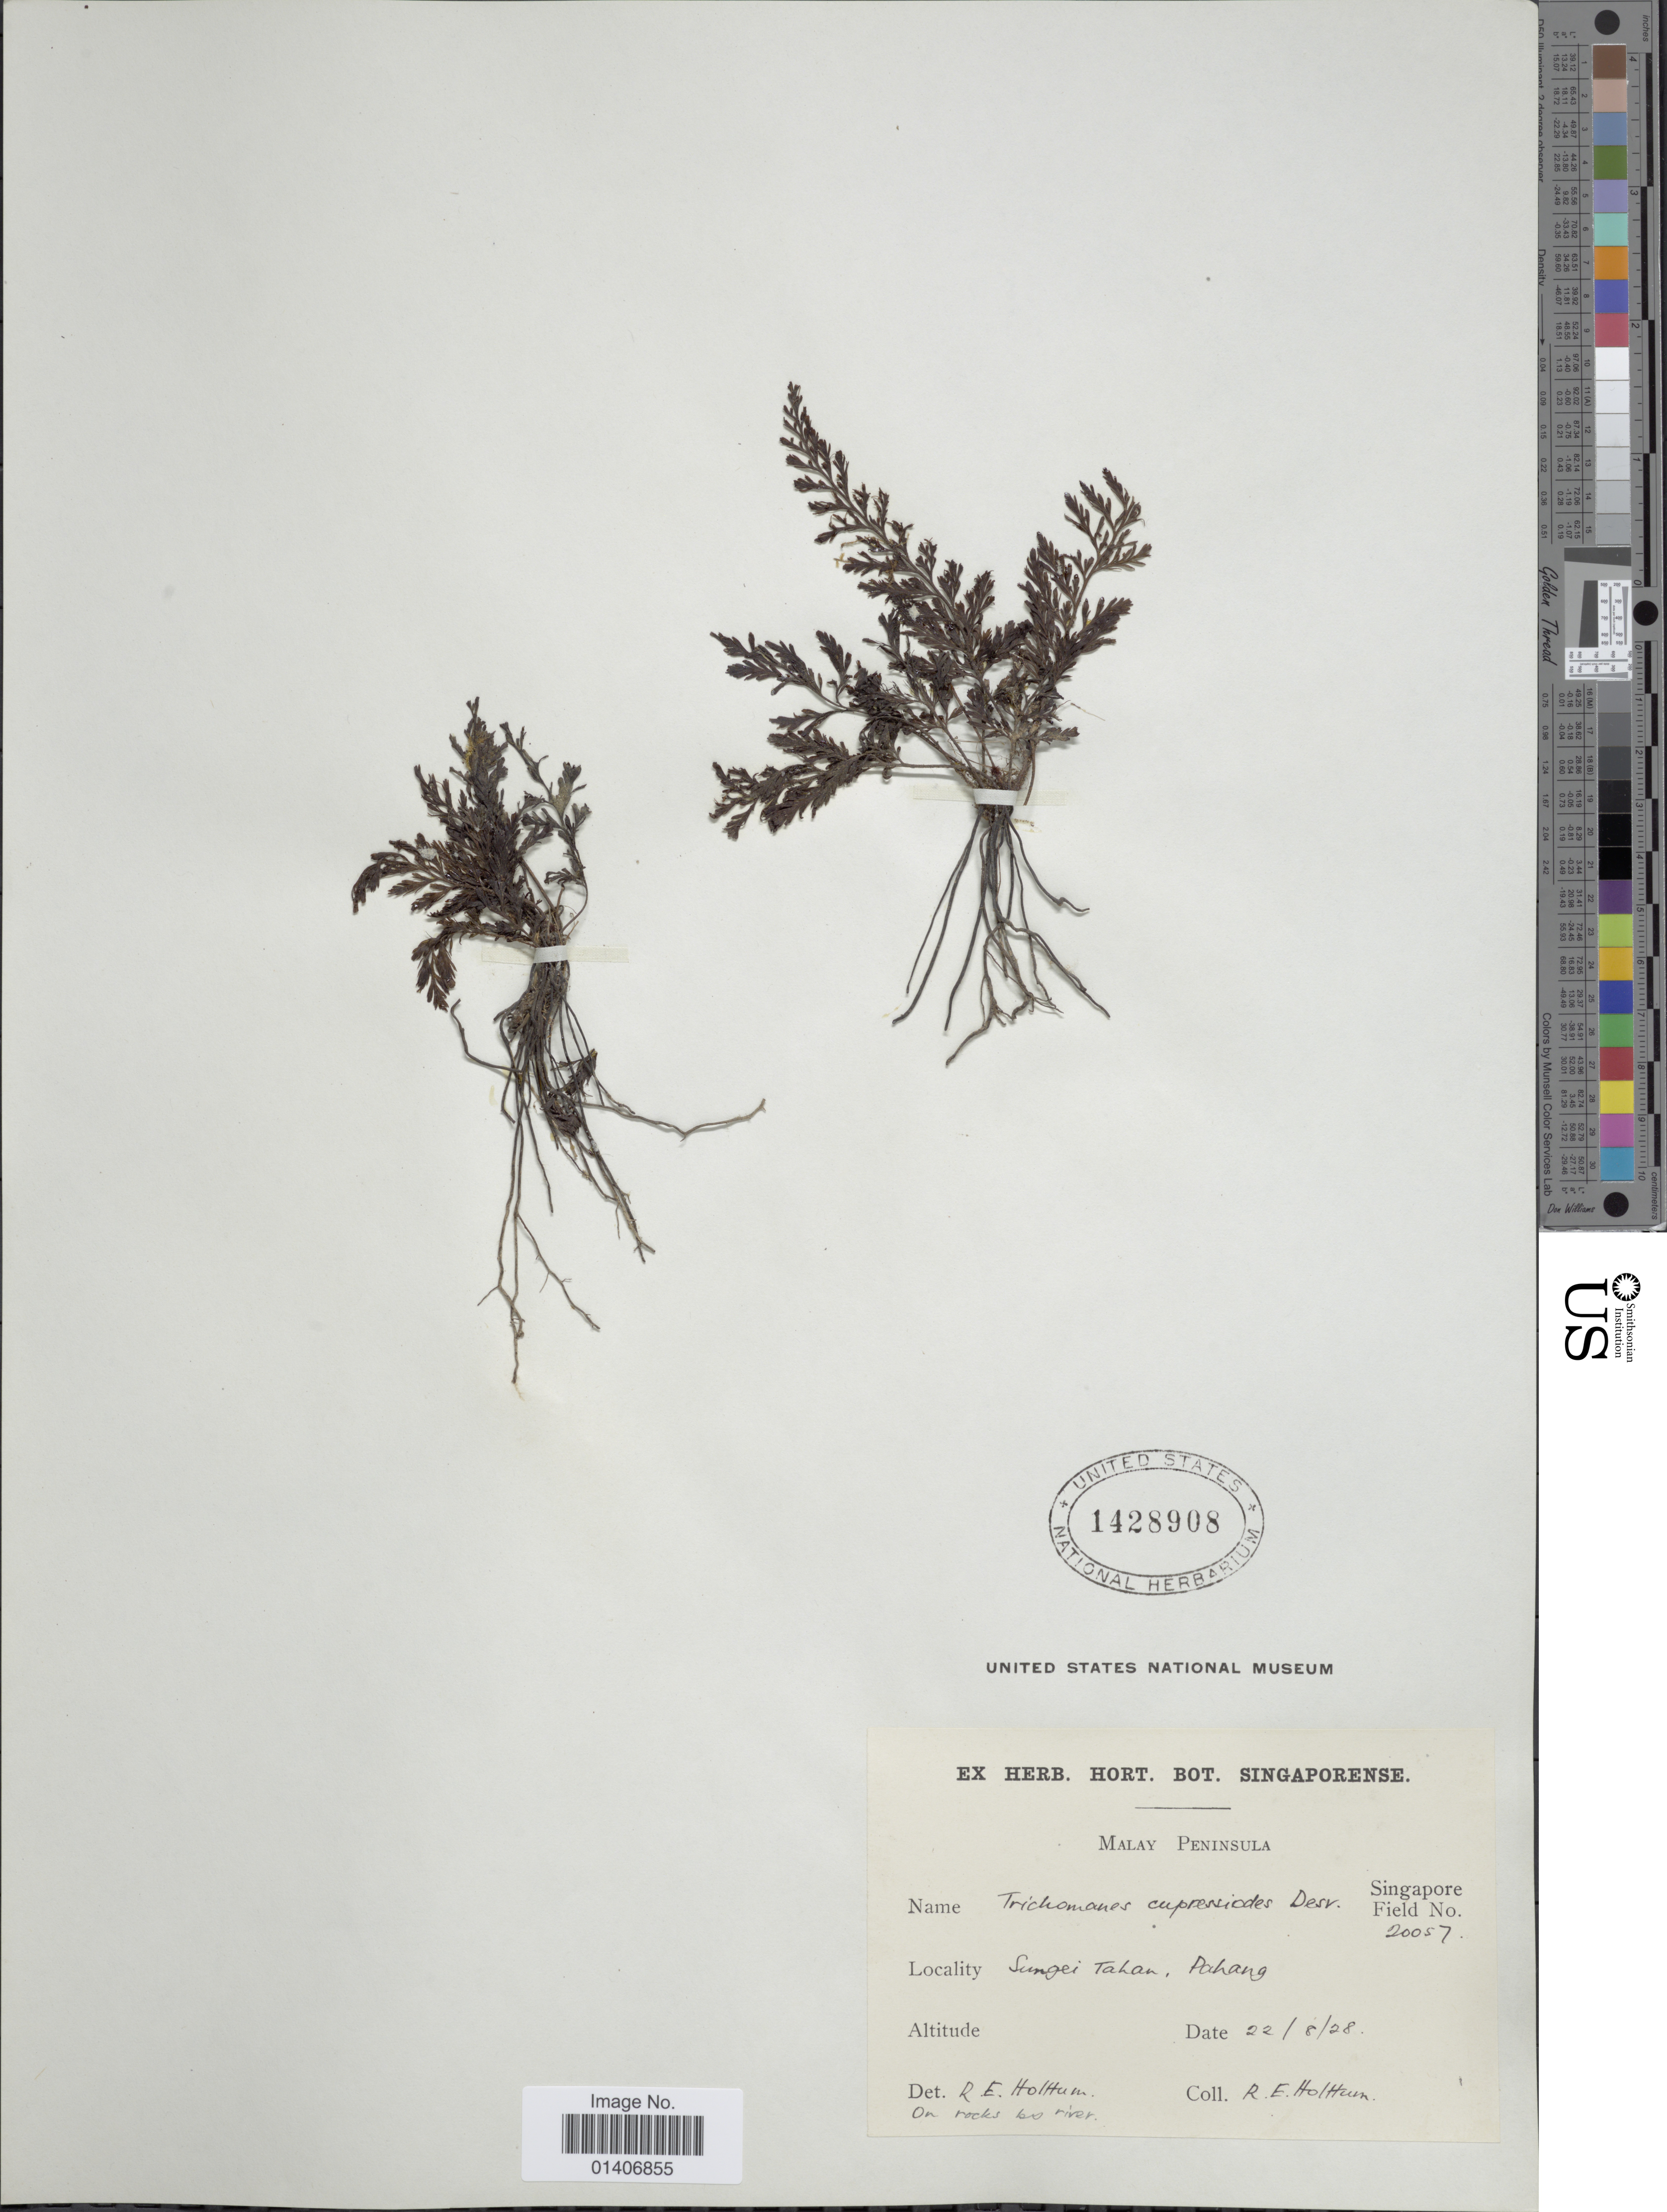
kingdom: Plantae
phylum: Tracheophyta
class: Polypodiopsida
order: Hymenophyllales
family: Hymenophyllaceae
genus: Abrodictyum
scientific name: Abrodictyum obscurum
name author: (Blume) Ebihara & K. Iwats.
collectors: R. E. Holttum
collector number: Singapore Field 20057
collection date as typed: Transcribed d/m/y: 22/8/28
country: Malaysia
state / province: Pahang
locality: Malay Peninsula, Sungei Tahan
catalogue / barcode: US 1428908